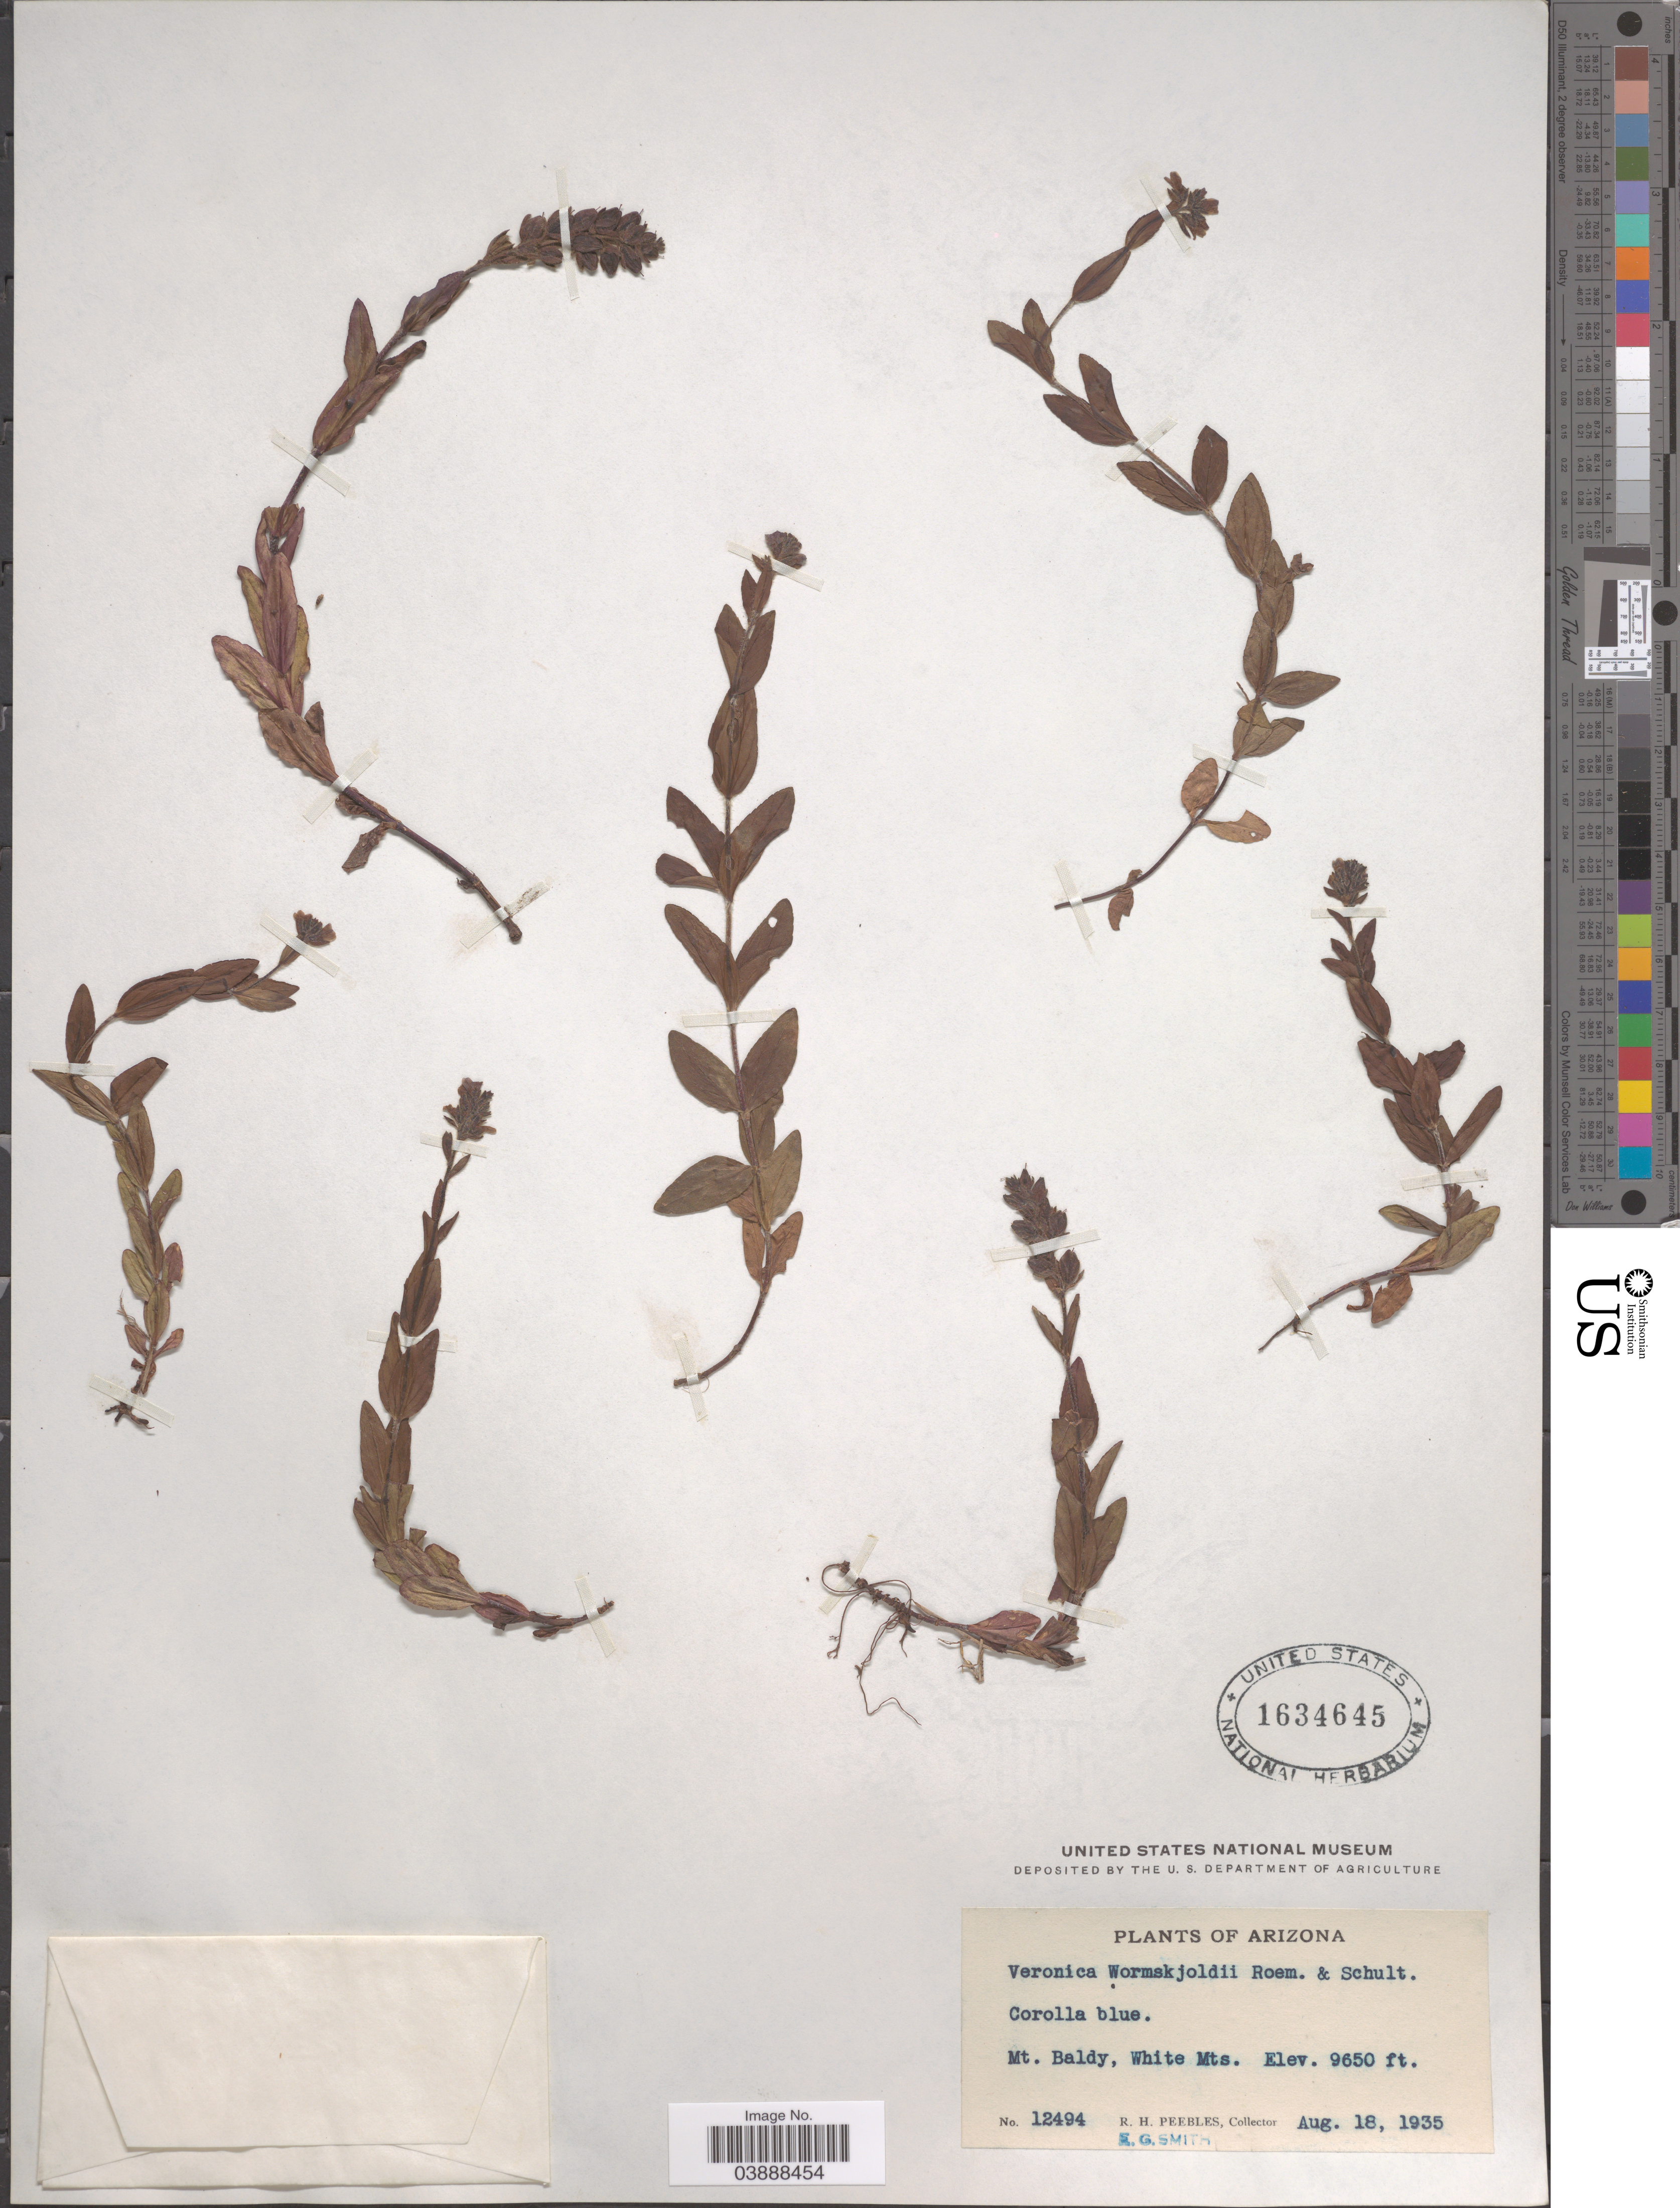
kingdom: Plantae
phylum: Tracheophyta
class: Magnoliopsida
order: Lamiales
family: Plantaginaceae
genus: Veronica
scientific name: Veronica wormskjoldii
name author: Roem. & Schult.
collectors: R. H. Peebles & E. G. Smith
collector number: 12494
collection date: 1935-08-18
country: United States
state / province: Arizona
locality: Mt. Baldy, White Mts.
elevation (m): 2941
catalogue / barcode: US 1634645